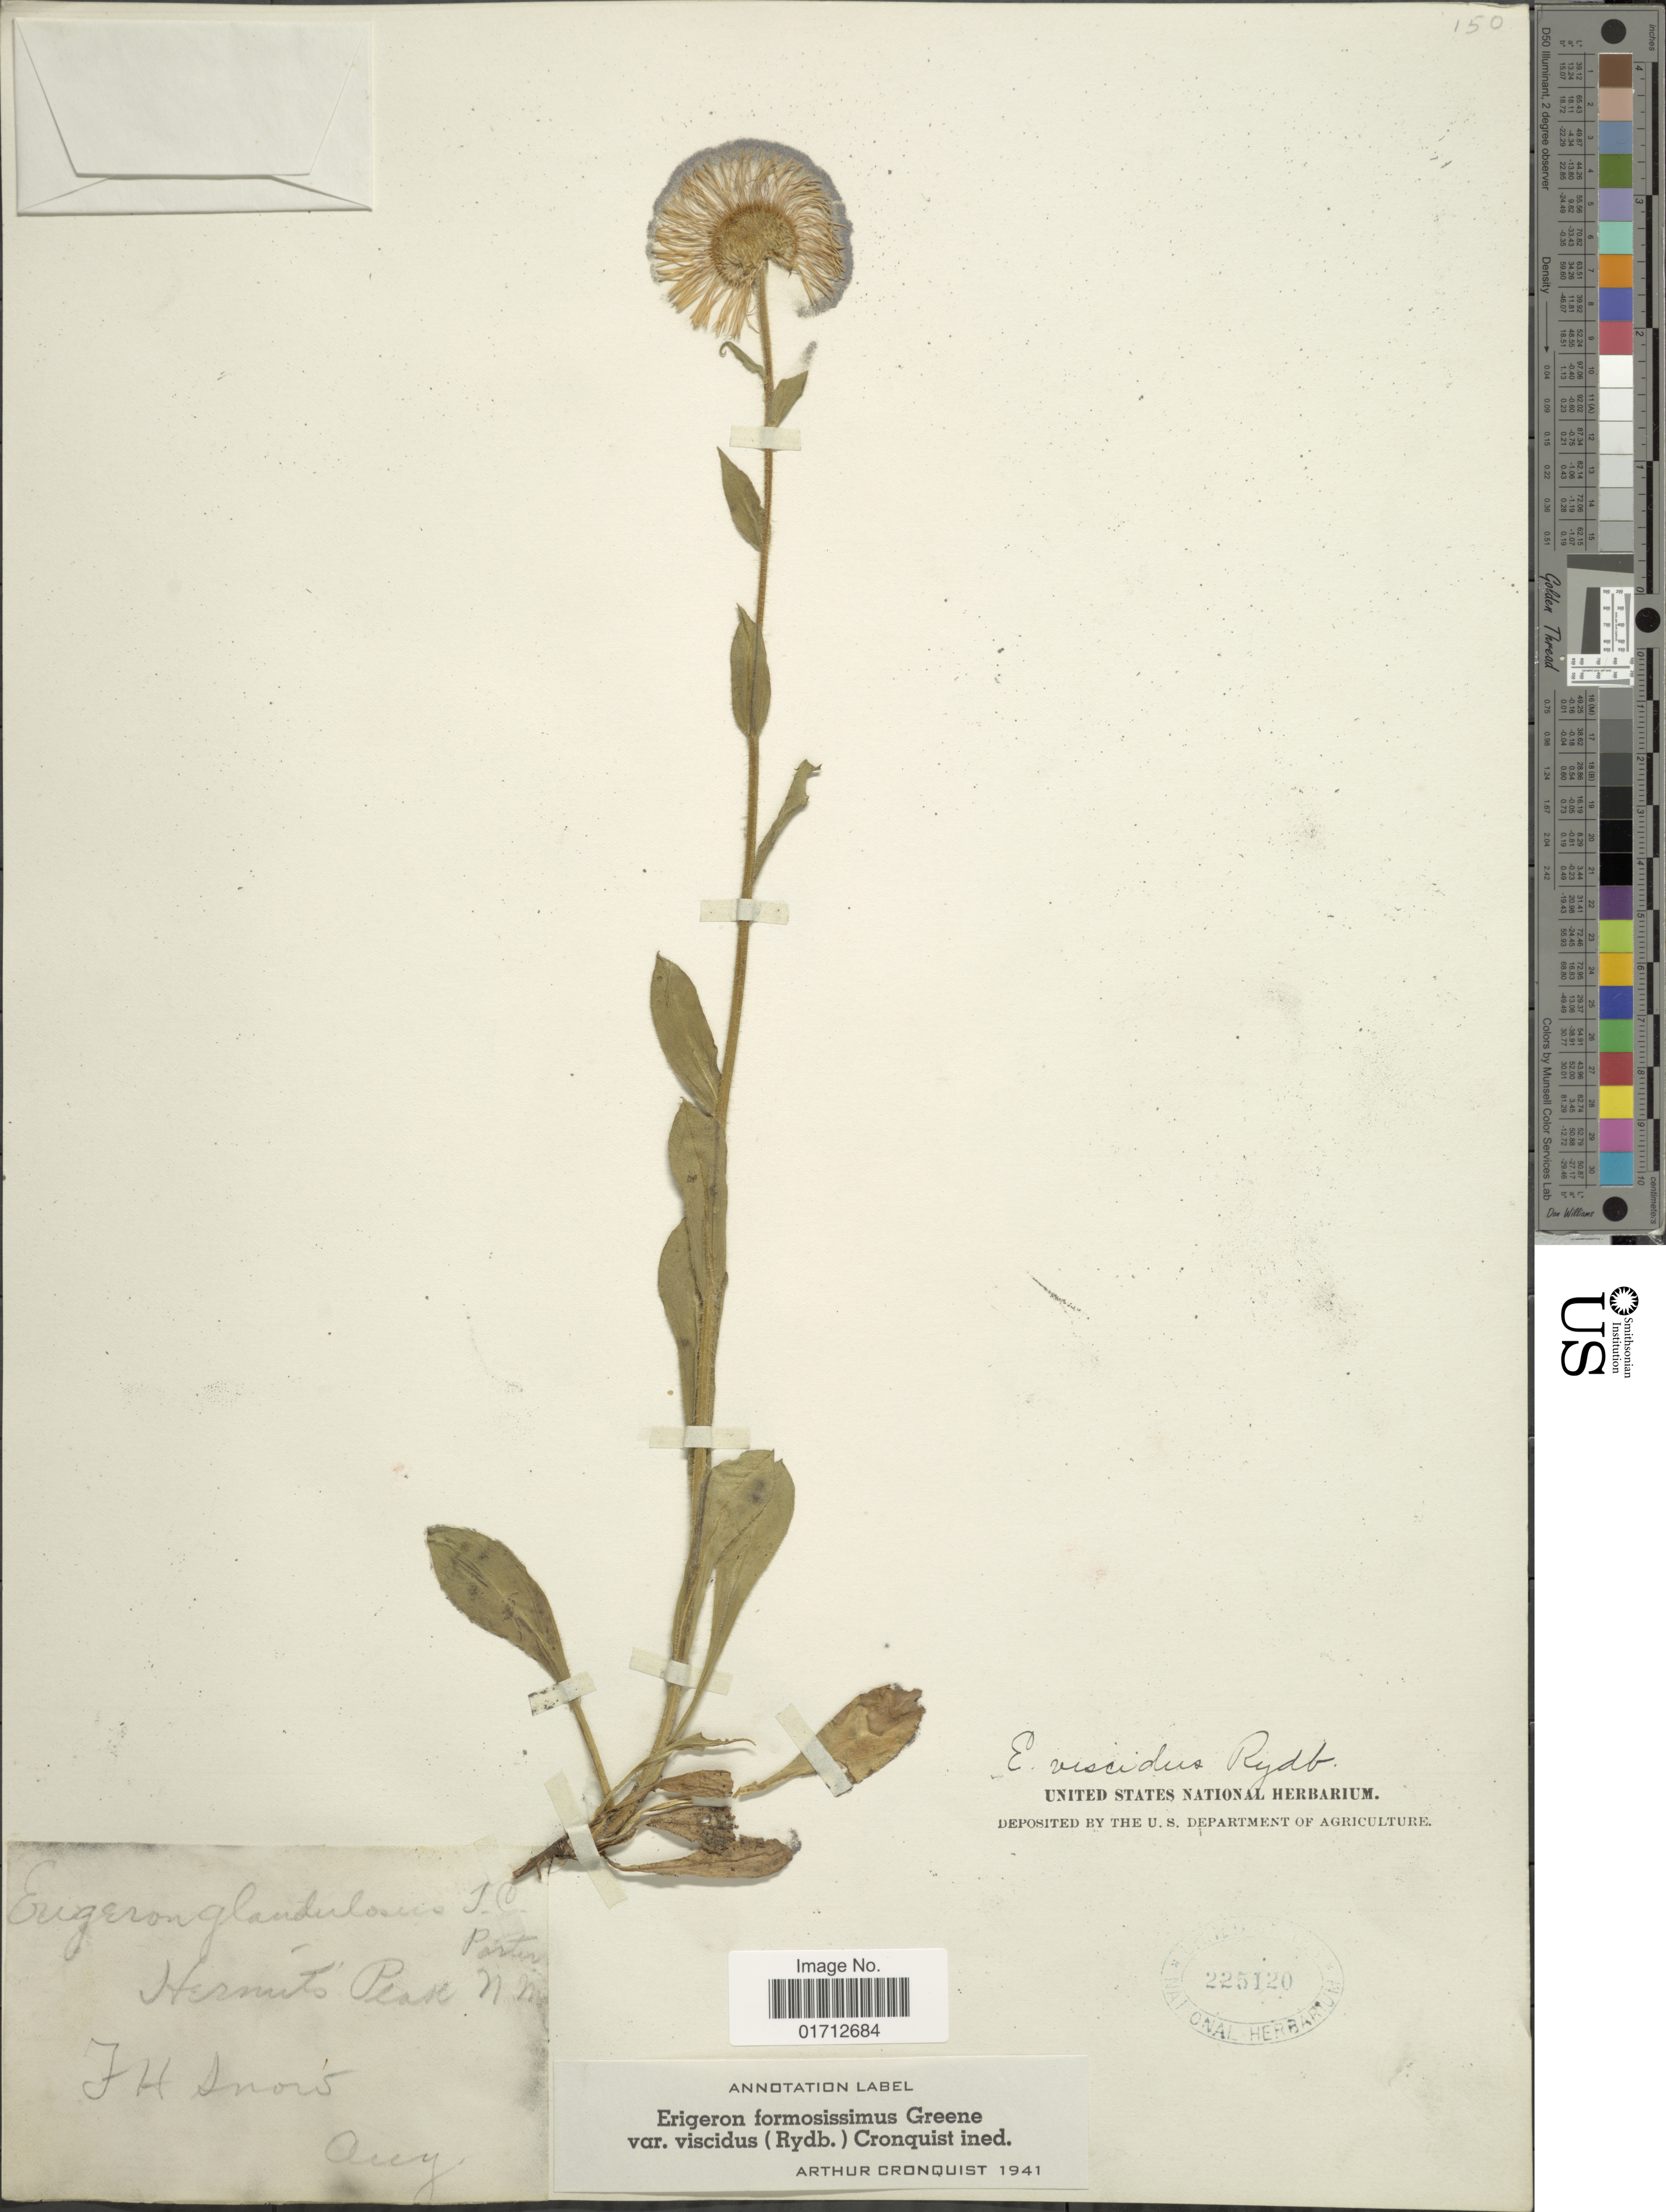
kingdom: Plantae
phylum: Tracheophyta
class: Magnoliopsida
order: Asterales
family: Asteraceae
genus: Erigeron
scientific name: Erigeron formosissimus var. viscidus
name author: (Rydb.) Cronq.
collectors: F. H. Snow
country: United States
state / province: New Mexico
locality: Hermits Peak.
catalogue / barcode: US 225120